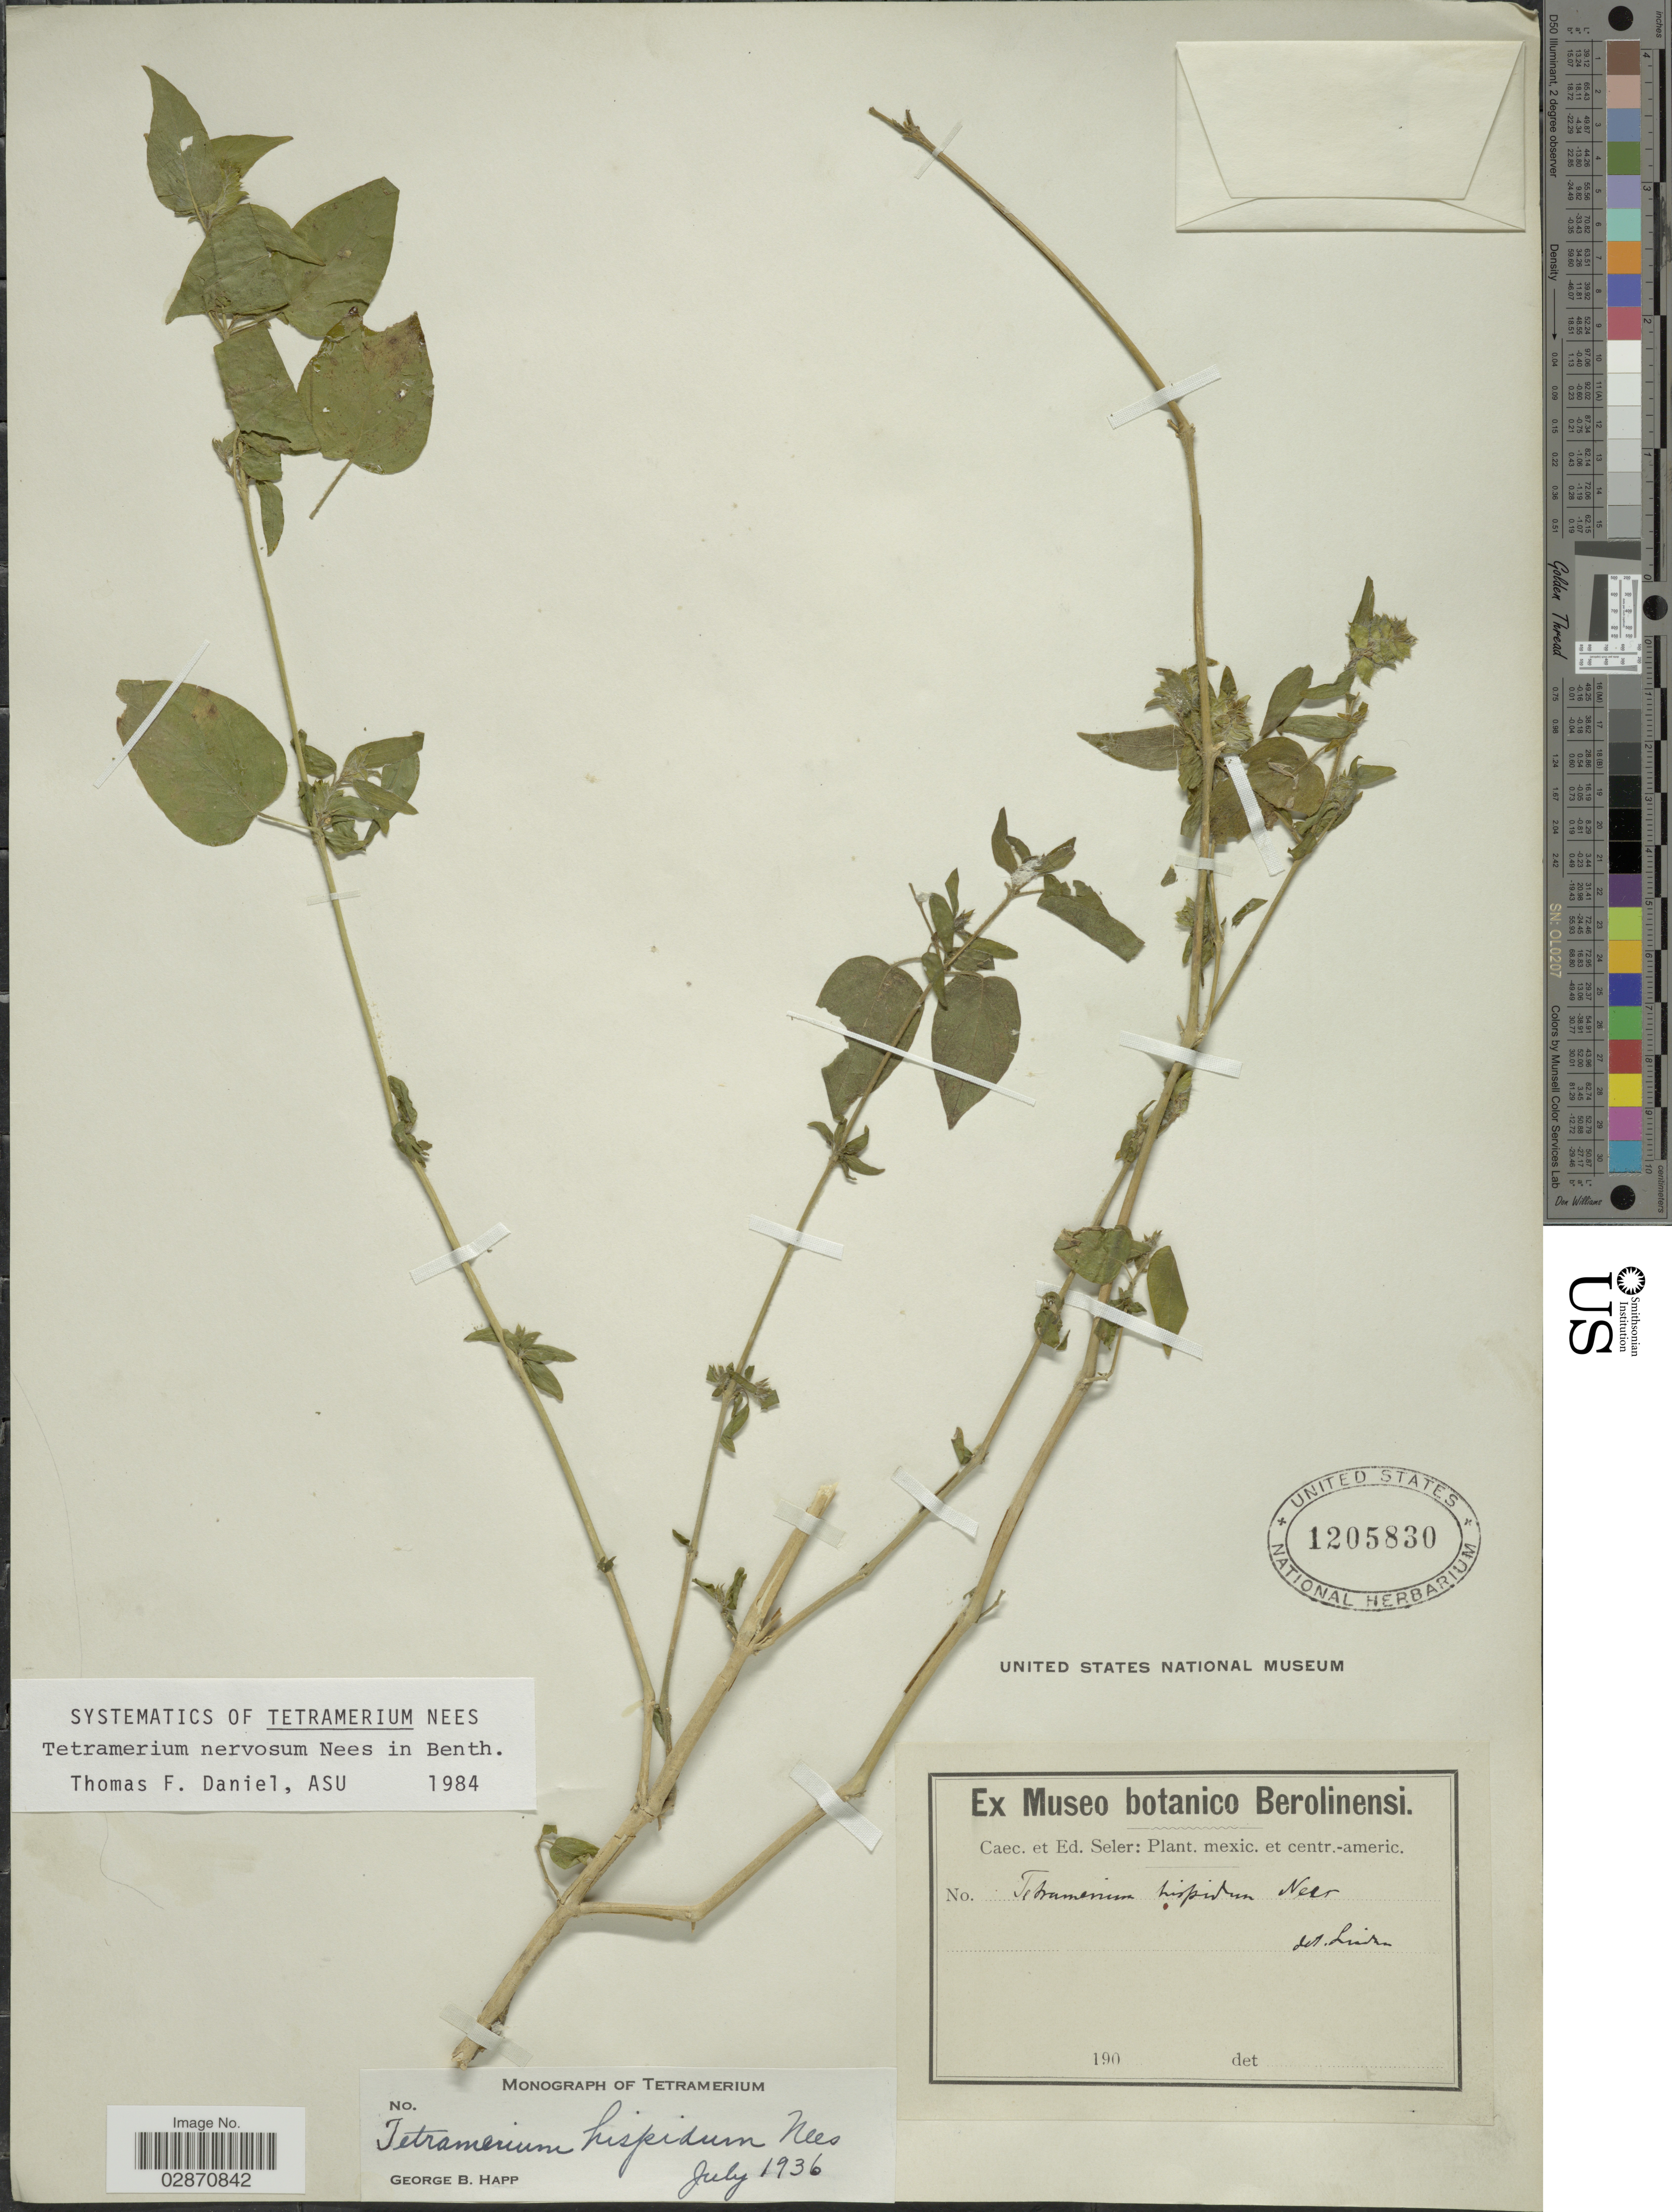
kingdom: Plantae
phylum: Tracheophyta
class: Magnoliopsida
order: Lamiales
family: Acanthaceae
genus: Tetramerium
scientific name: Tetramerium nervosum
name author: Nees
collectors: C. Seler & E. G. Seler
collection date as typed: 190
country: Mexico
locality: Mexic. et centr.-americ.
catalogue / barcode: US 1205830